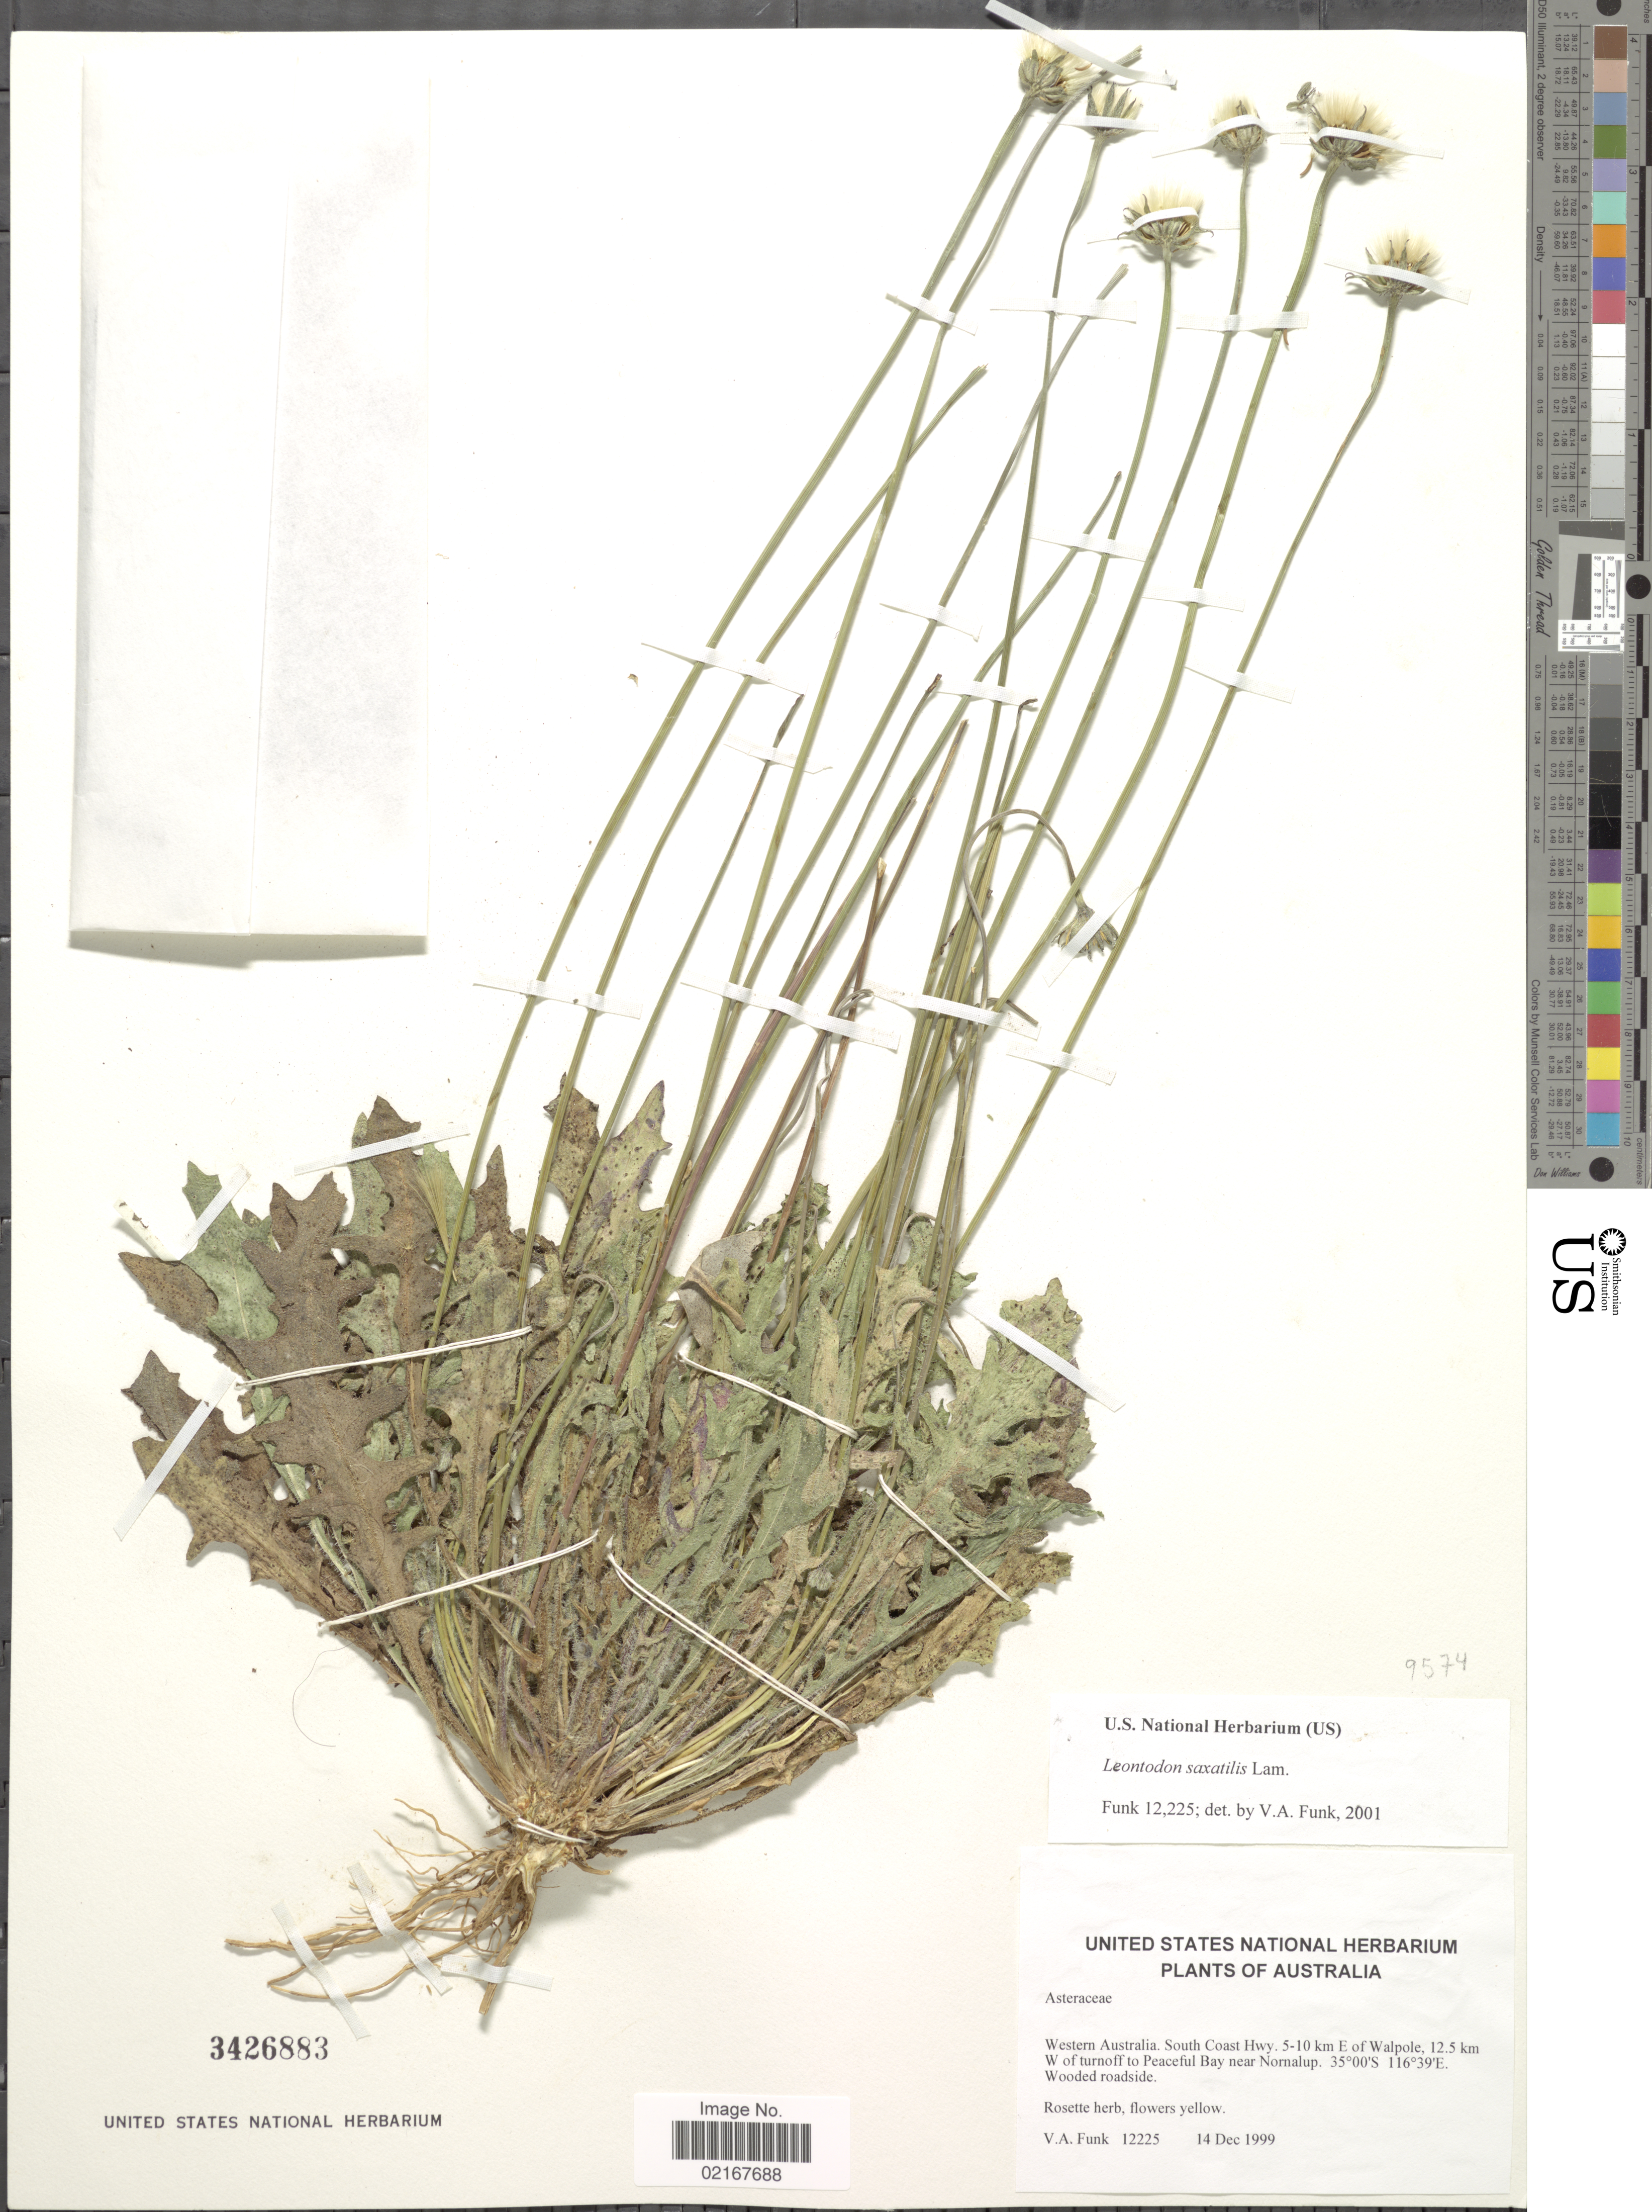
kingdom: Plantae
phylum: Tracheophyta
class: Magnoliopsida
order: Asterales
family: Asteraceae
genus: Leontodon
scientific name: Leontodon saxatilis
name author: Lam.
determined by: Funk, Vicki A., (BOT), Smithsonian Institution - National Museum of Natural History (UNITED STATES)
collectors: V. Funk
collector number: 12225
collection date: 1999-12-14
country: Australia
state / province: Western Australia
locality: South Coast Hwy. 5-10 km E of Walpole, 12.5 km W of turnoff to Peaceful Bay near Nornalup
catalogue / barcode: US 3426883